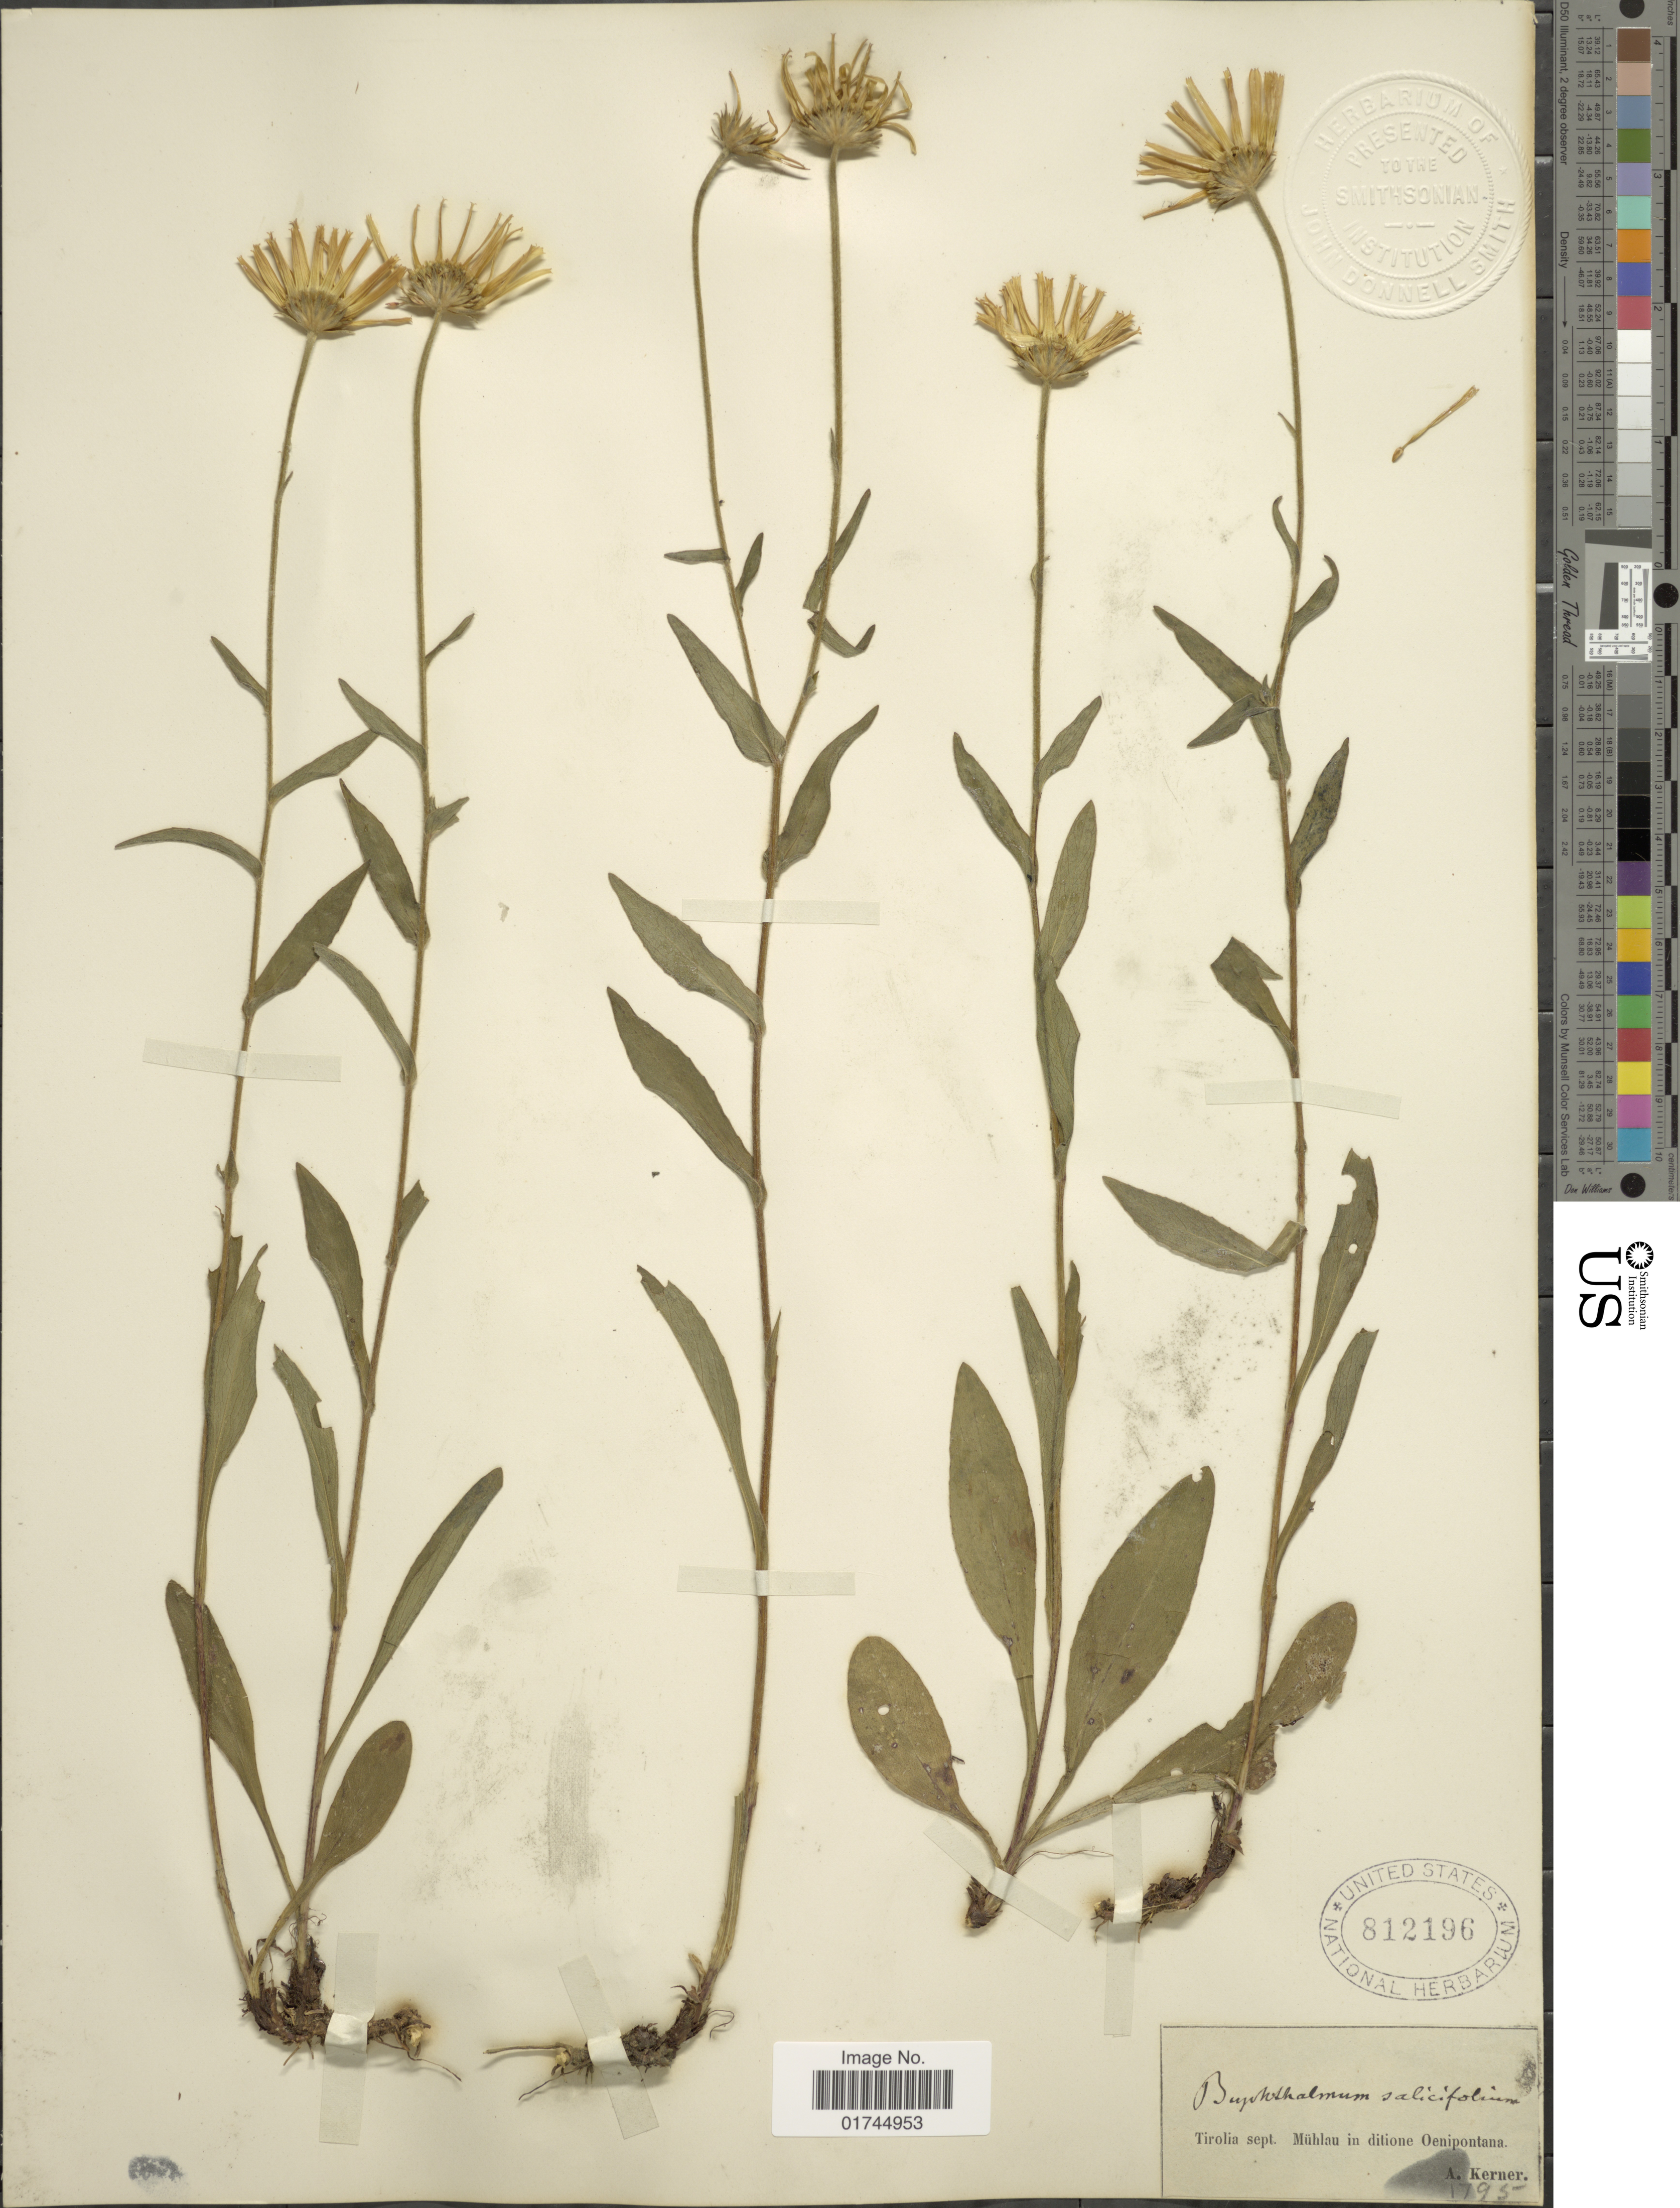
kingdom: Plantae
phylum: Tracheophyta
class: Magnoliopsida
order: Asterales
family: Asteraceae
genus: Buphthalmum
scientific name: Buphthalmum salicifolium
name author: L.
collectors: A. Kerner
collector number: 1795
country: Switzerland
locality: Tirolia sept. Mühlau in ditione Oenipontana.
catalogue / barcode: US 812196